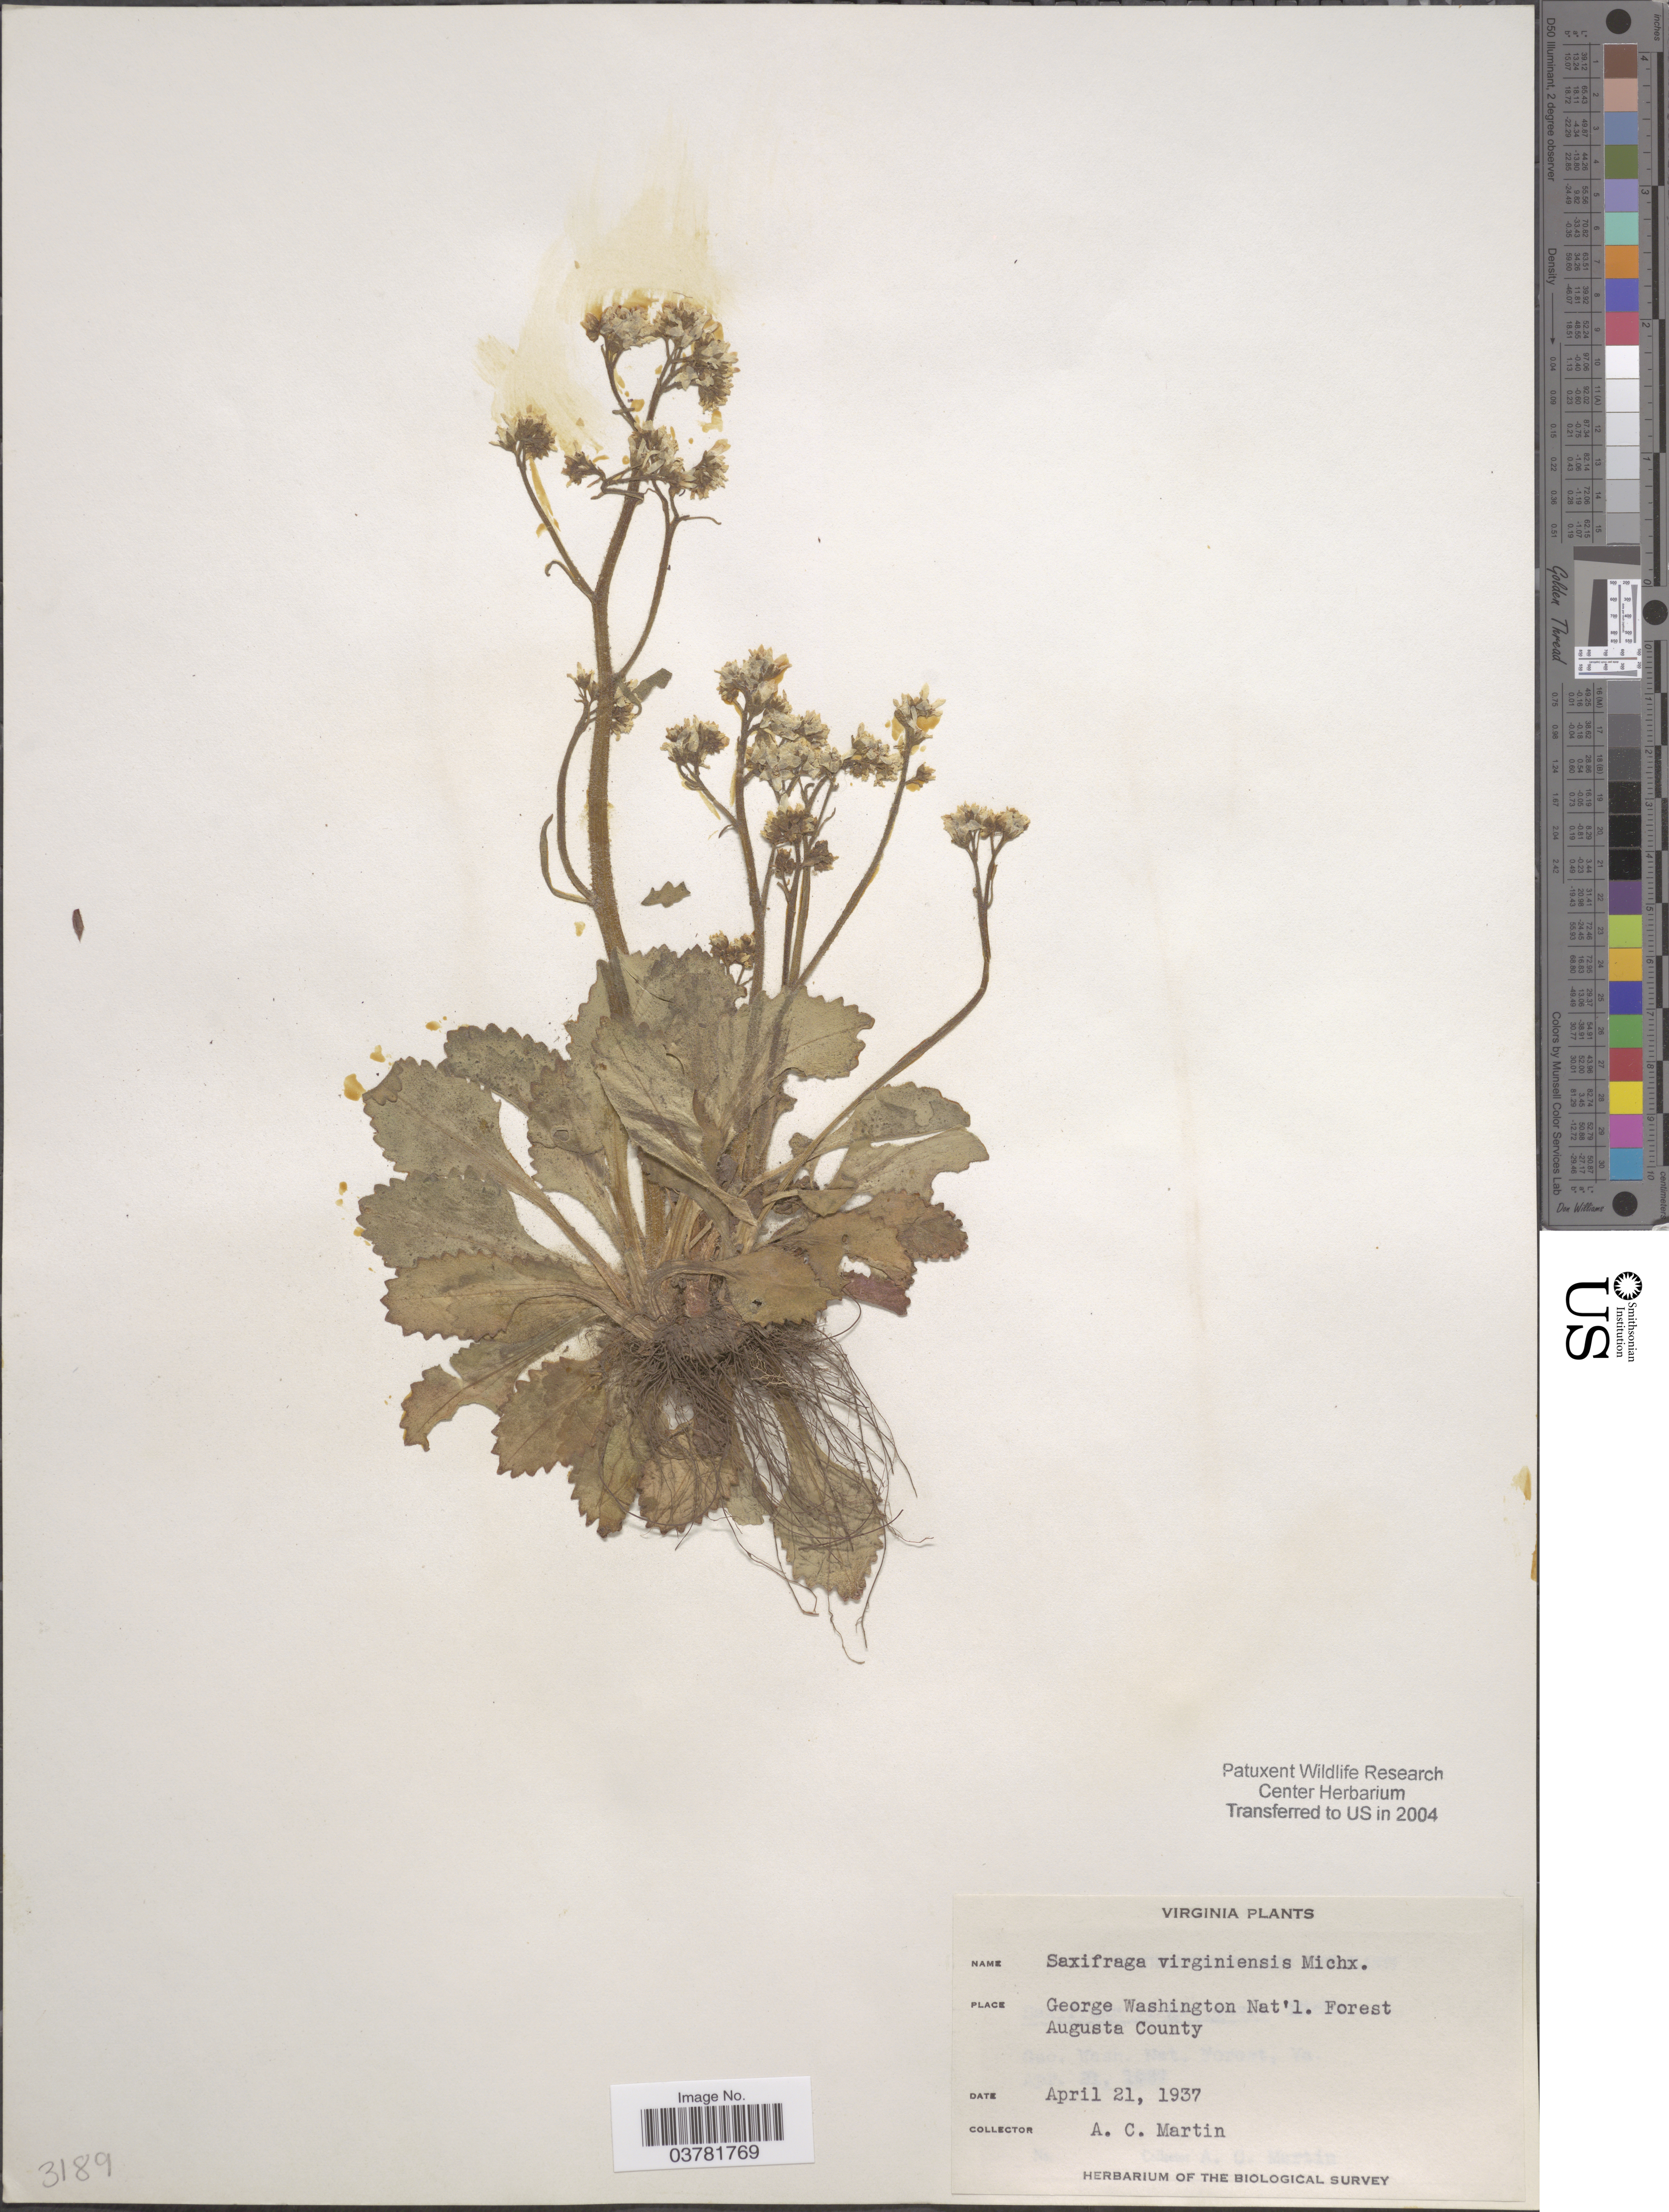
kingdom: Plantae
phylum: Tracheophyta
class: Magnoliopsida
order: Saxifragales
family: Saxifragaceae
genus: Micranthes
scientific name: Micranthes virginiensis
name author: (Michx.) Small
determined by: Strong, Mark T., (BOT), Smithsonian Institution - National Museum of Natural History (UNITED STATES)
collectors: A. C. Martin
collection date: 1937-04-21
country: United States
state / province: Virginia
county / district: Augusta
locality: George Washington Nat'l. Forest Augusta County. The Biological Survey.